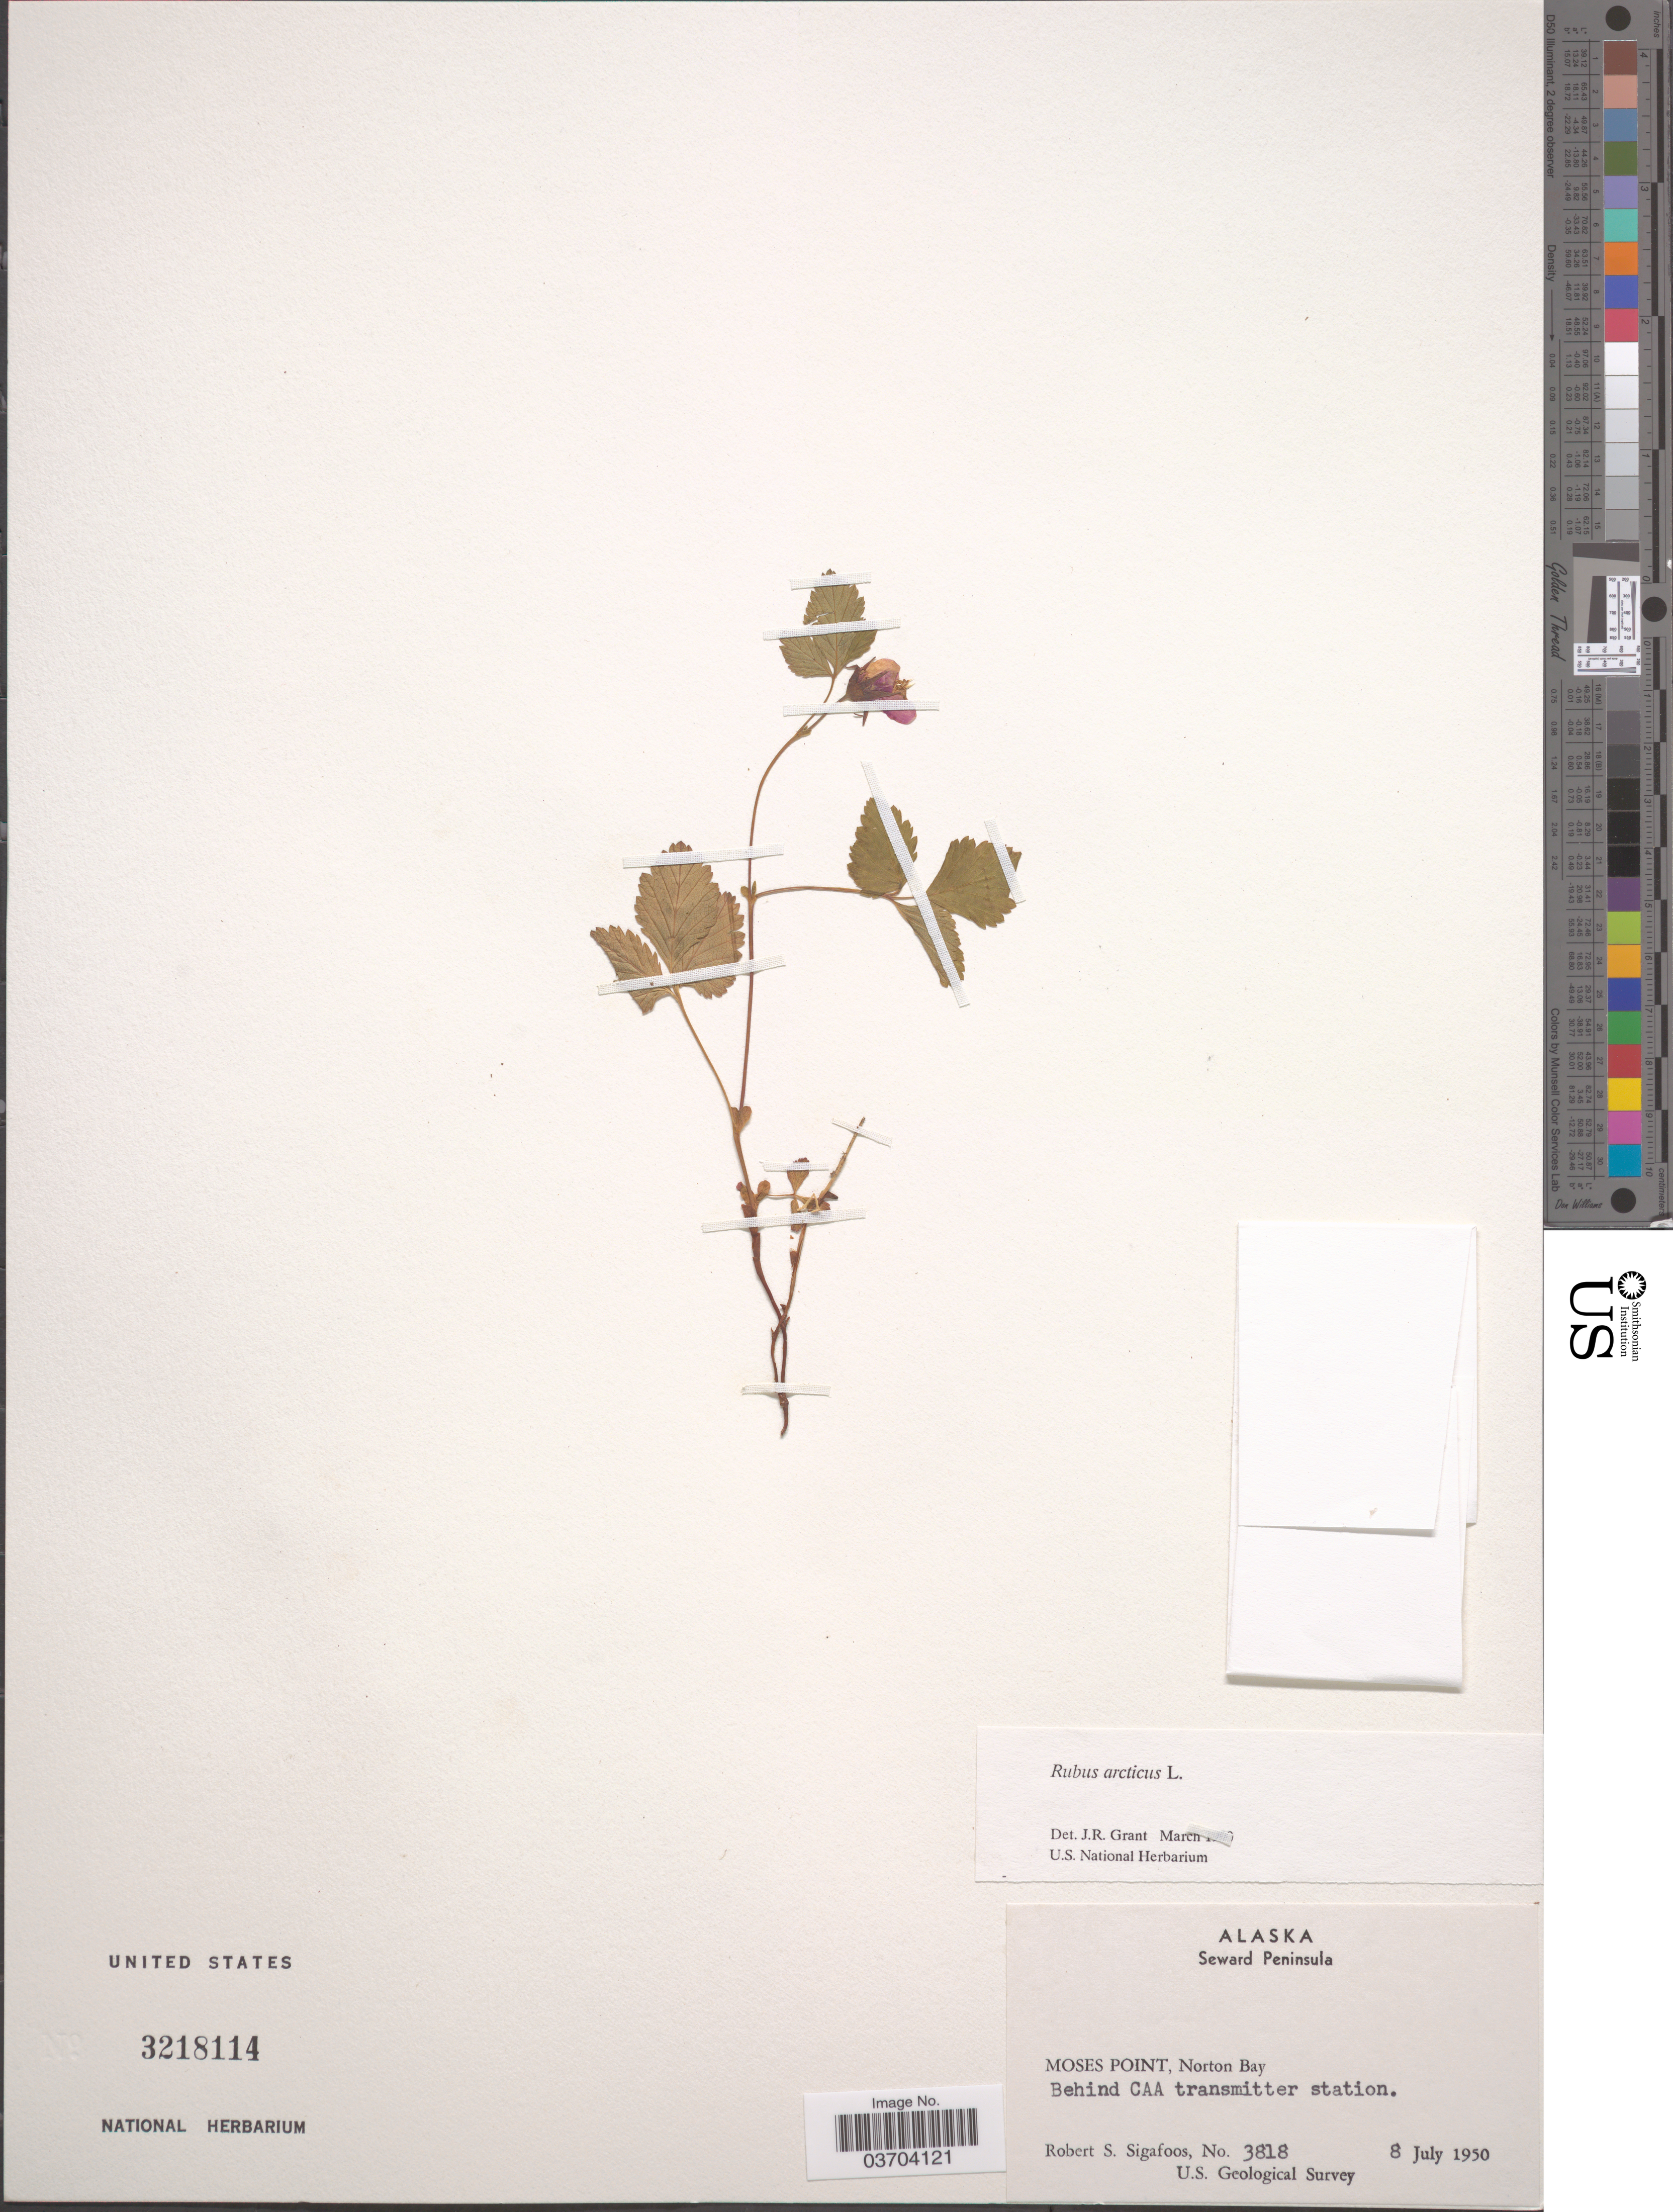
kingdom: Plantae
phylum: Tracheophyta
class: Magnoliopsida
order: Rosales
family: Rosaceae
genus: Rubus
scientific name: Rubus arcticus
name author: L.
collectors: R. Sigafoos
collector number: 3818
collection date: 1950-07-08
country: United States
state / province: Alaska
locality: Seward Peninsula. Moses Point, Norton Bay. Behind CAA transmitter station.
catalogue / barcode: US 3218114